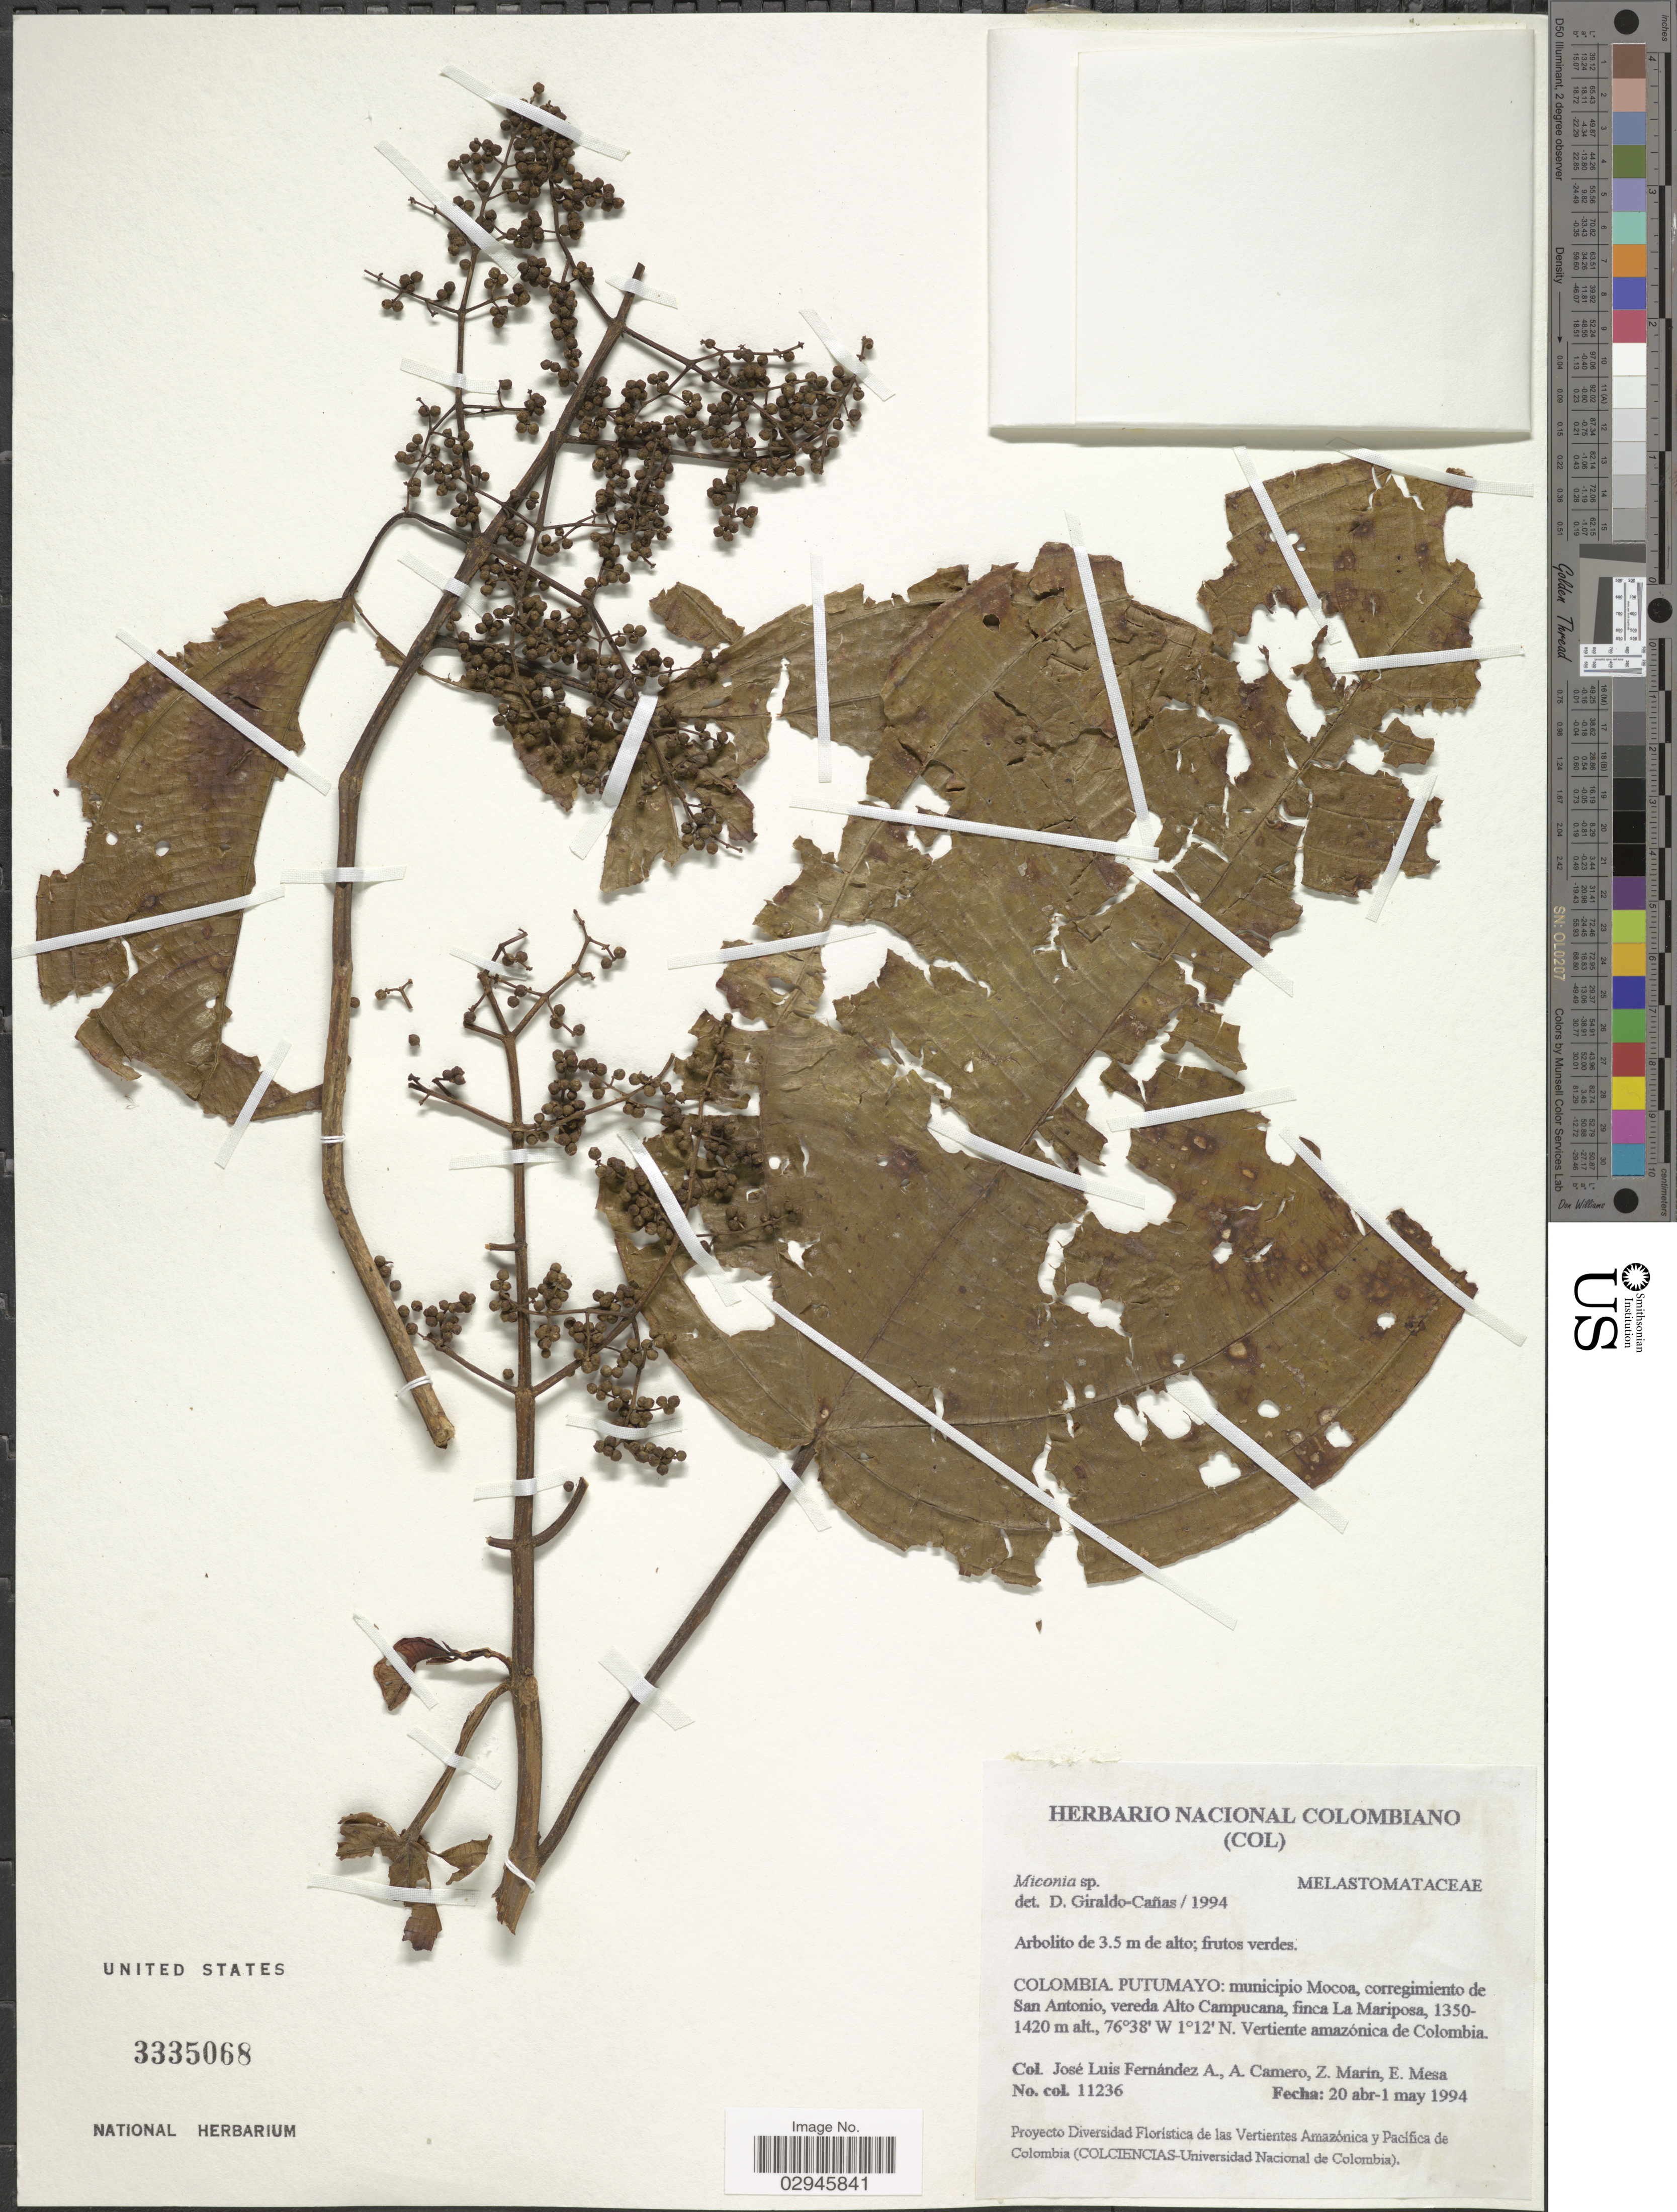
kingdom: Plantae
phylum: Tracheophyta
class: Magnoliopsida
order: Myrtales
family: Melastomataceae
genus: Miconia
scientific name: Miconia sp.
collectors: J. L. Fernández-Alonso, A. A. Camero, Z. Marin & E. Mesa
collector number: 11236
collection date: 1994-04-20/1994-05-01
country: Colombia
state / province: Putumayo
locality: Municipio Mocoa, corregimiento de San Antonio, vereda Alto Campucana, finca La Mariposa. Vertiente amazónica de Colombia.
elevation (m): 1350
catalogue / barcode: US 3335068